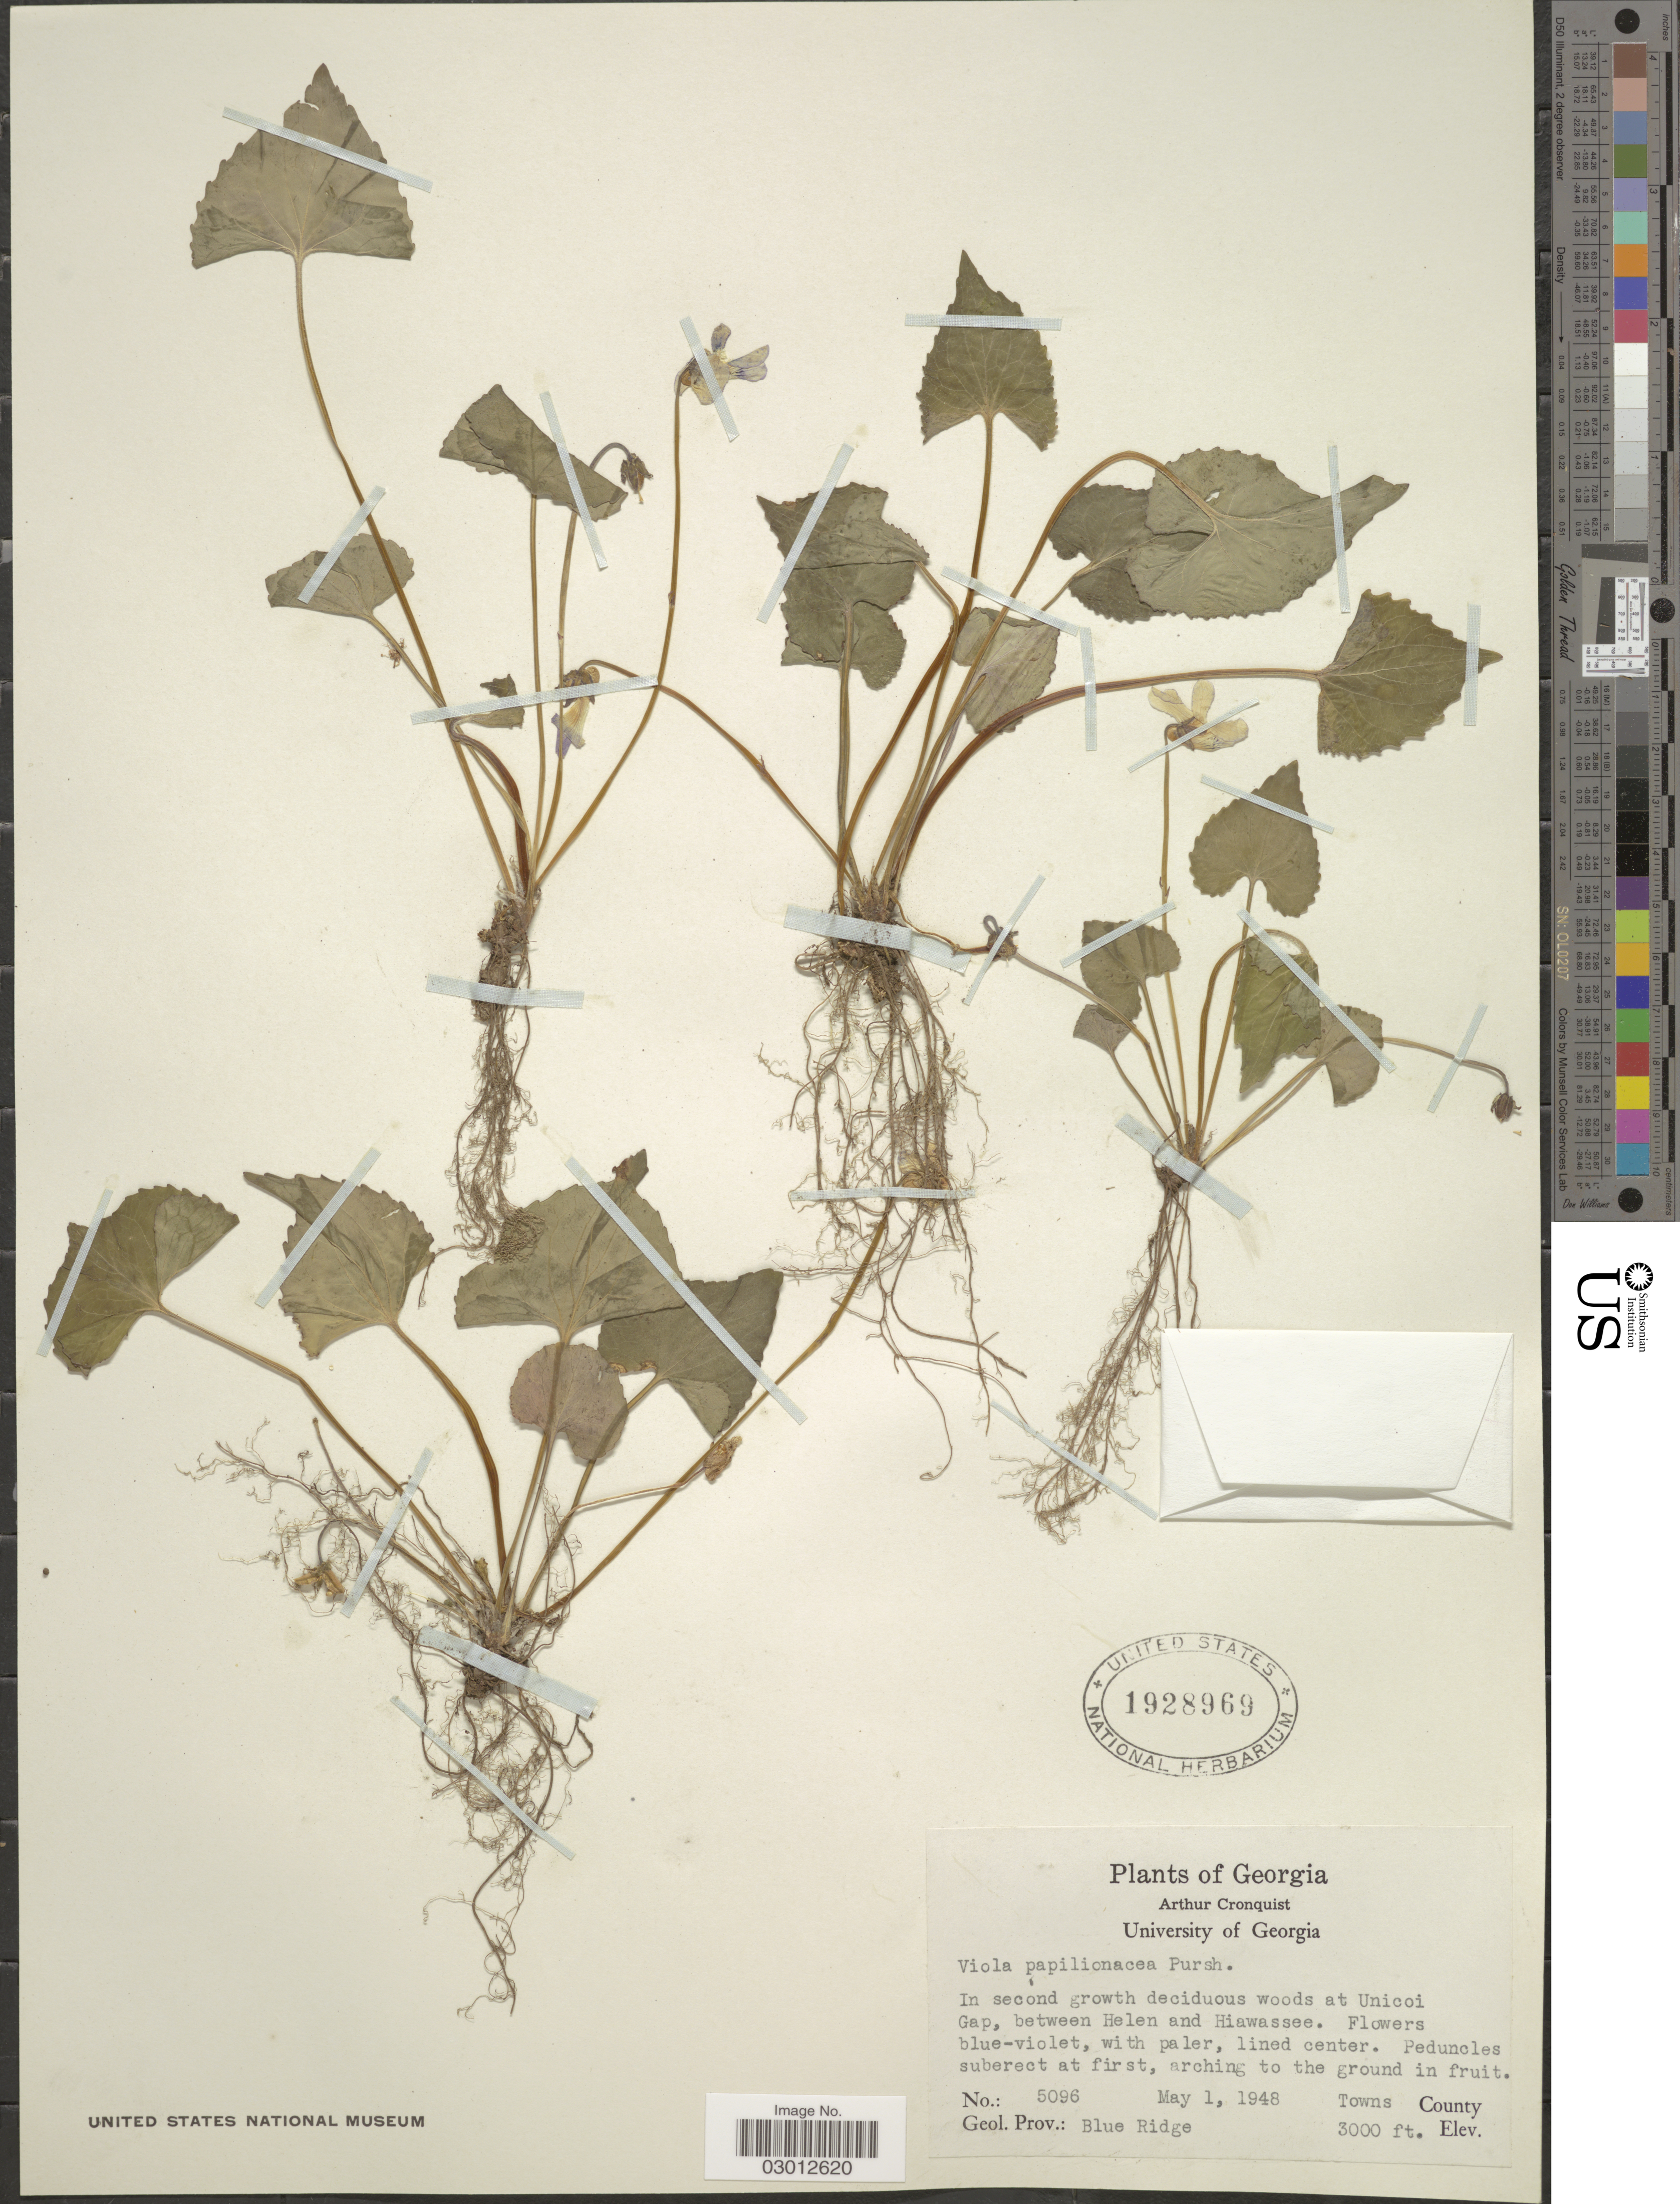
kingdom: Plantae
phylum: Tracheophyta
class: Magnoliopsida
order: Malpighiales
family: Violaceae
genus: Viola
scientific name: Viola papilionacea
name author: Pursh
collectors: A. Cronquist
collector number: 5096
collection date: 1948-05-01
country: United States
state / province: Georgia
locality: In second growth deciduous woods at Unicoi Gap, between Helen and Hiawassee. Towns County, Geol. Prov.: Blue Ridge.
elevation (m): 914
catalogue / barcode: US 1928969